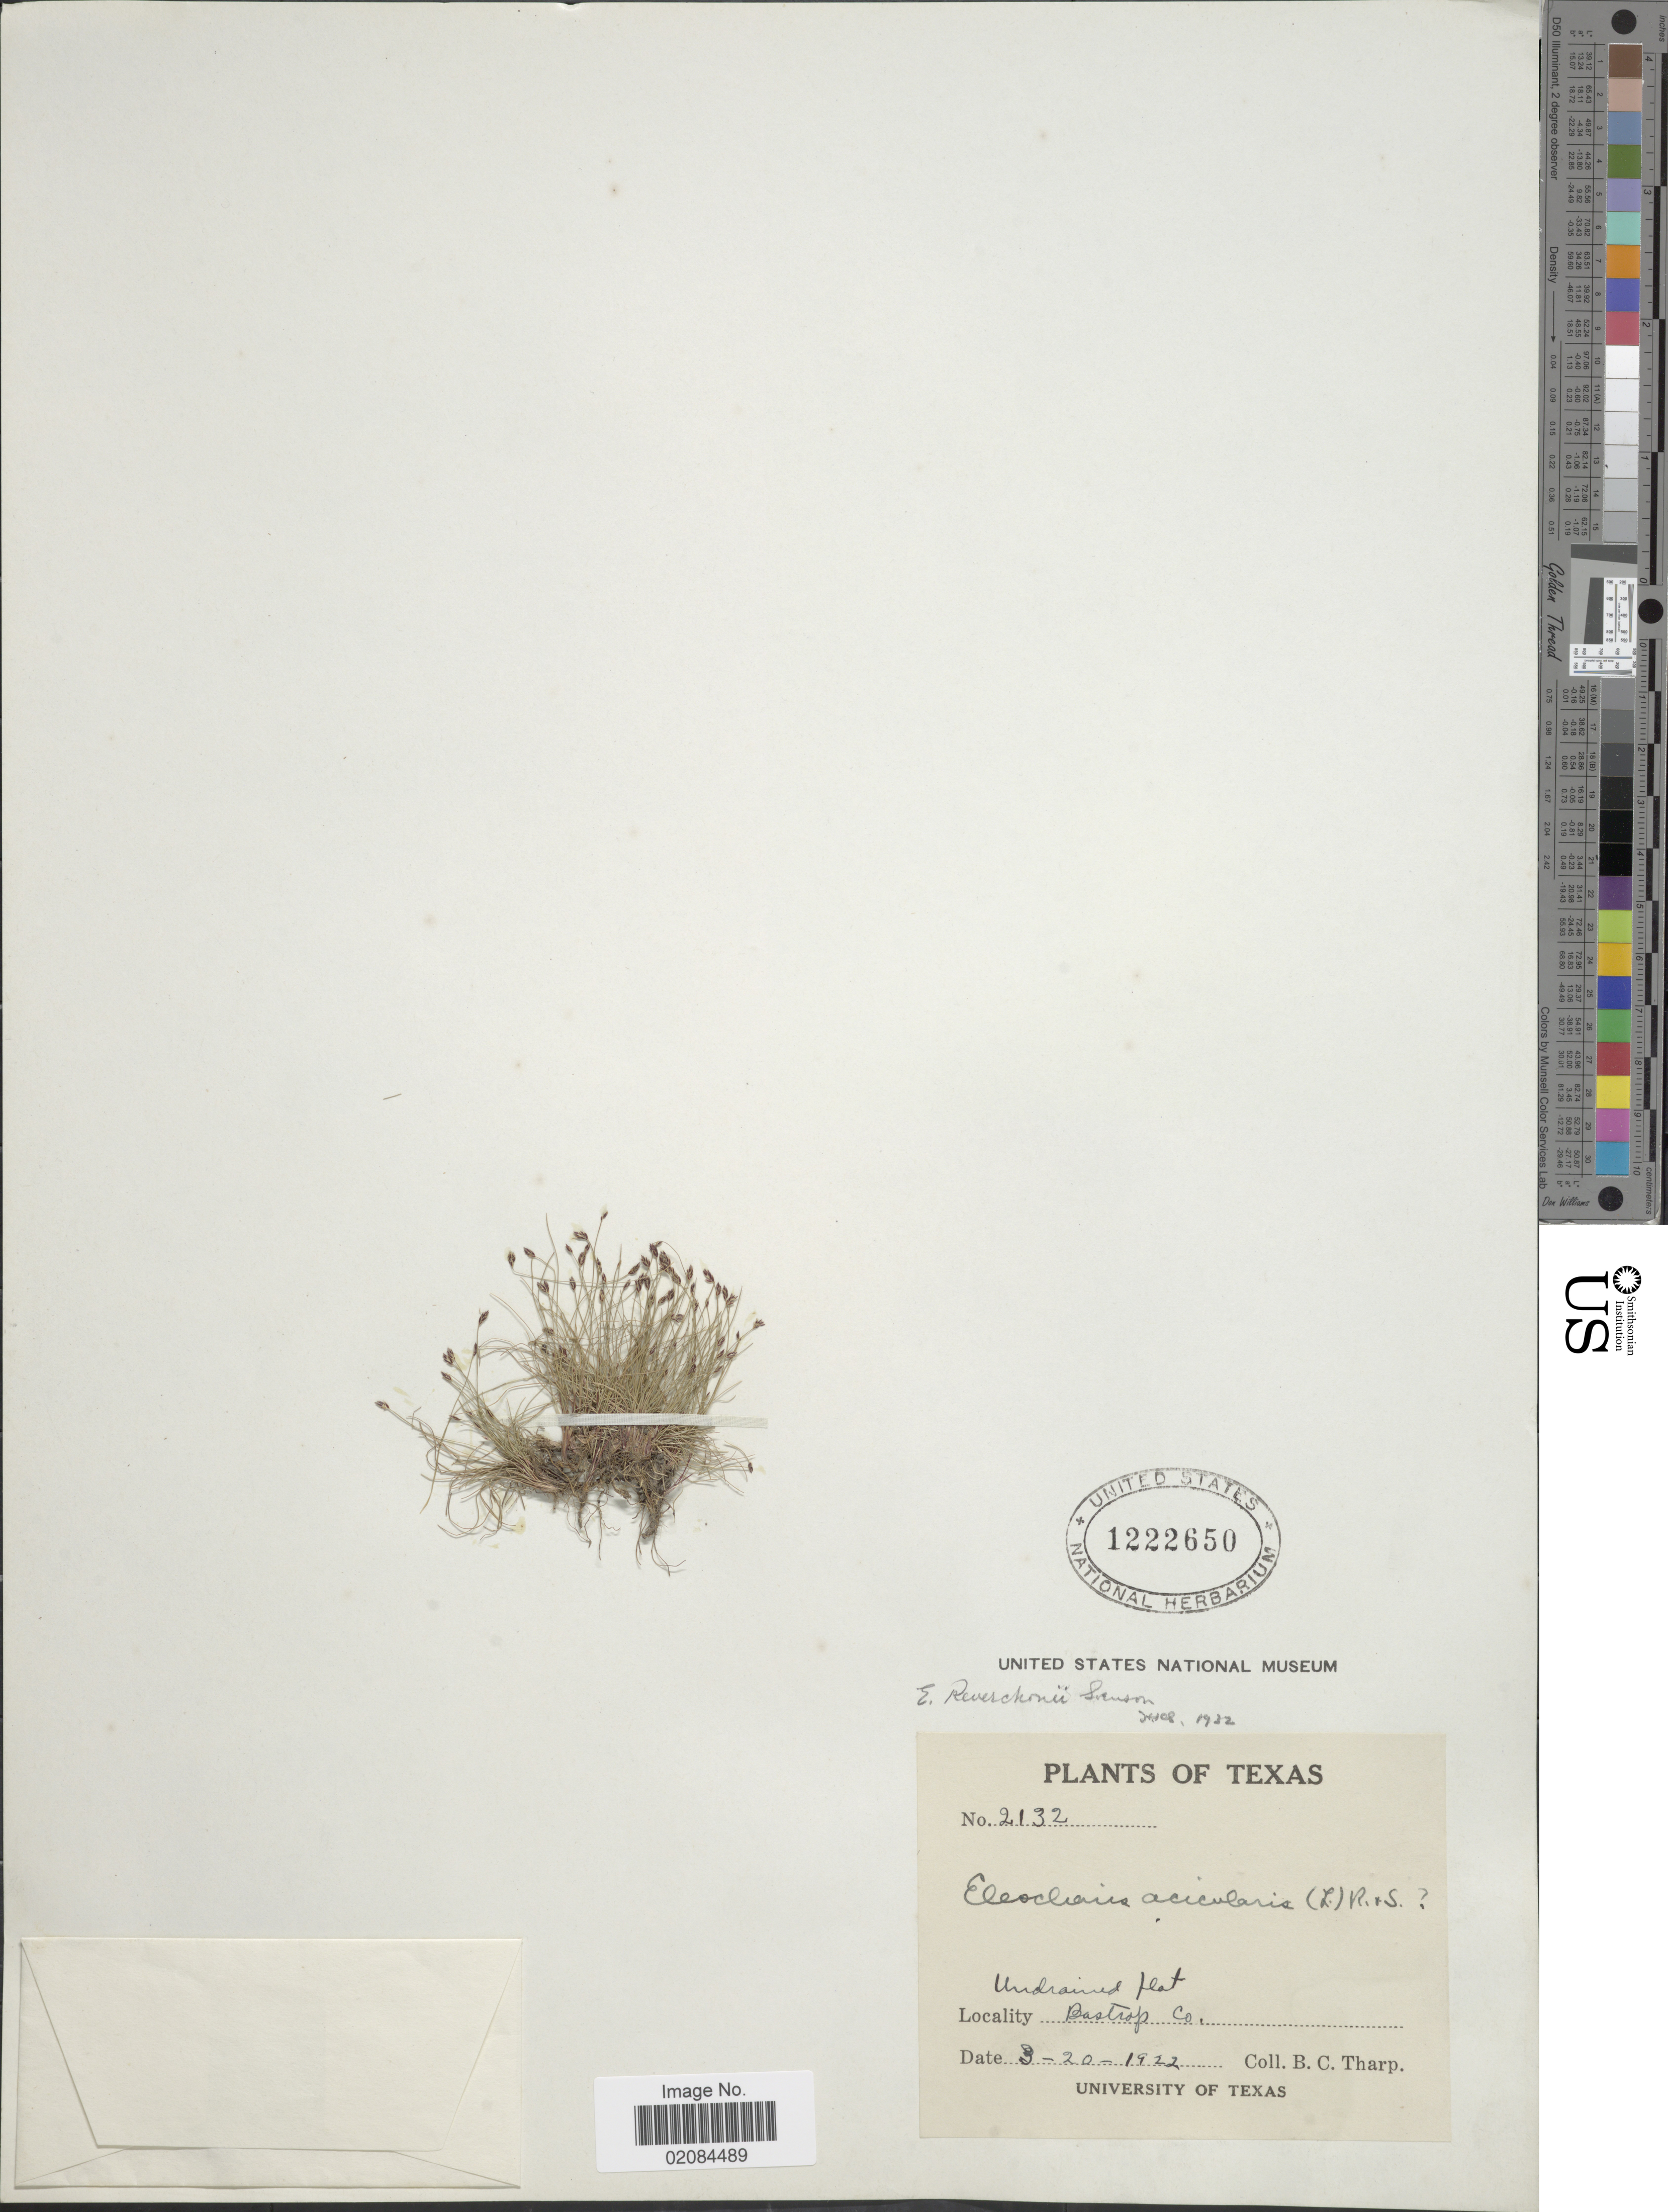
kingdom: Plantae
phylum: Tracheophyta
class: Liliopsida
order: Poales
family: Cyperaceae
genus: Eleocharis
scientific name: Eleocharis reverchonii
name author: Svenson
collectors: B. C. Tharp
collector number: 2132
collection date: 1922-03-20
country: United States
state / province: Texas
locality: Bastrop Co.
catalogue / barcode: US 1222650